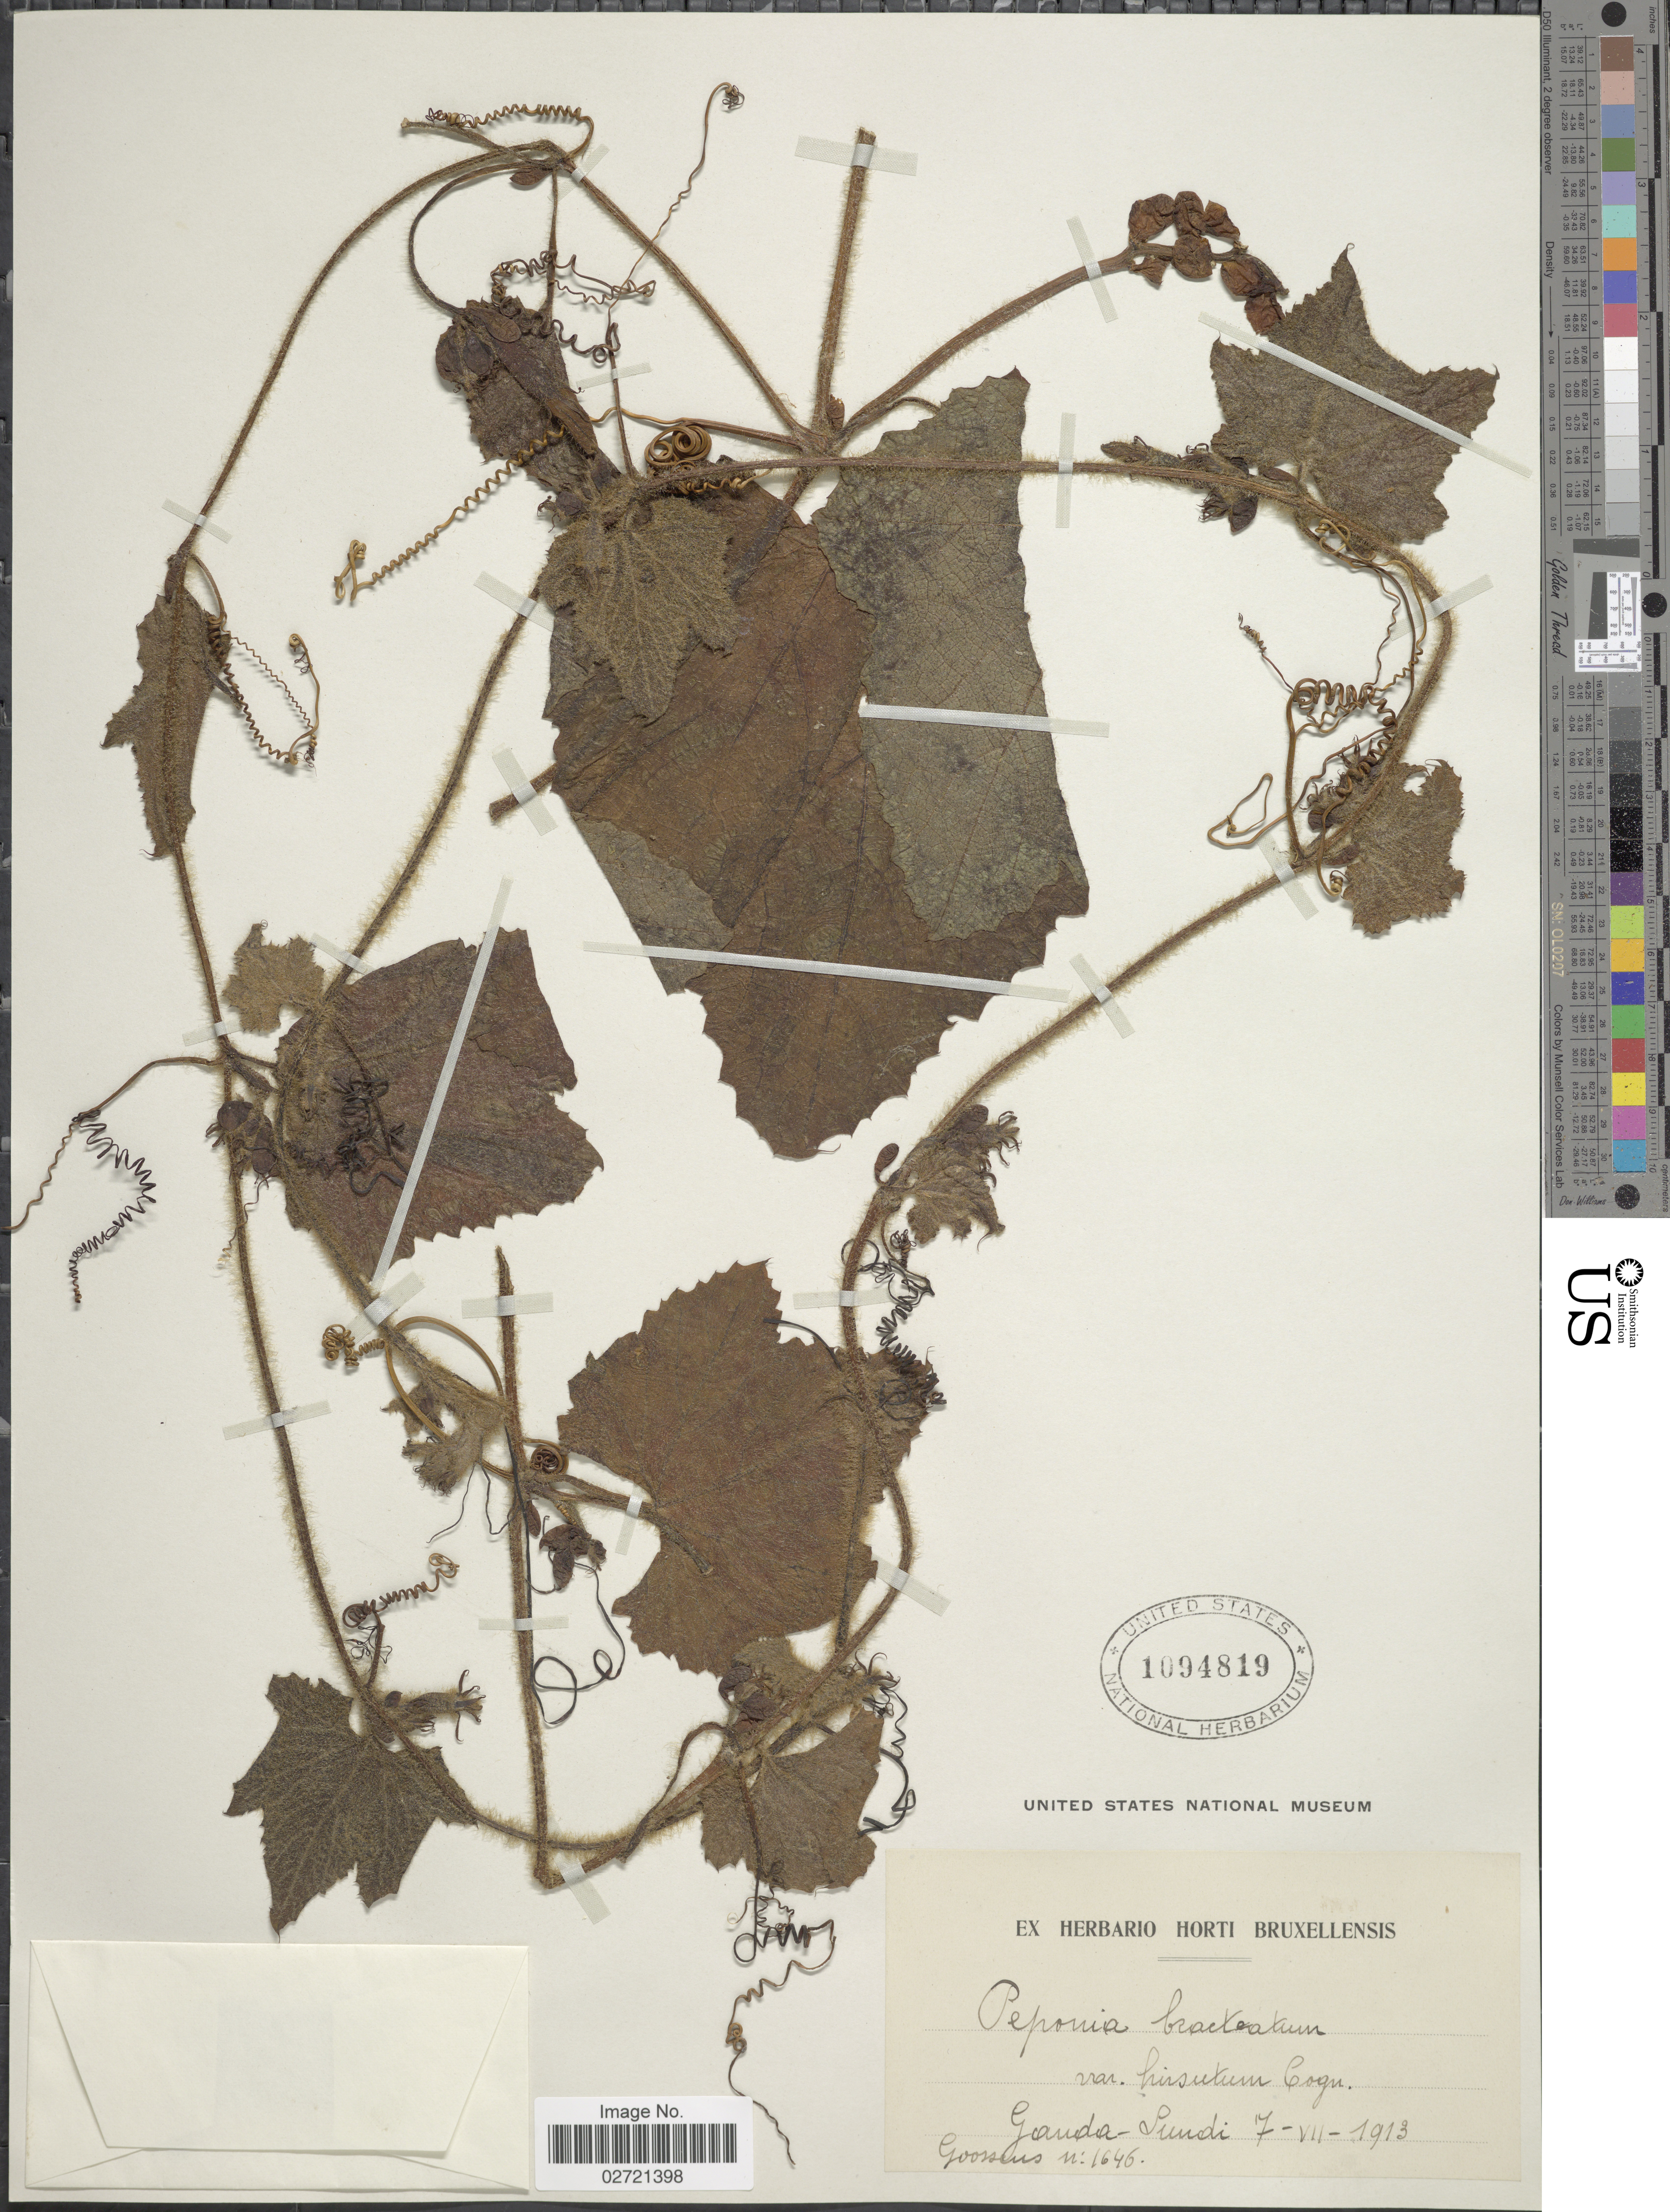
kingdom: Plantae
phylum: Tracheophyta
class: Magnoliopsida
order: Cucurbitales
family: Cucurbitaceae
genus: Peponium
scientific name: Peponium bracteatum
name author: (Cogn.) Cogn.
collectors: -. Goossens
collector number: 1646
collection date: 1913-07-07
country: Congo, Democratic Republic of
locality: ganda-sundi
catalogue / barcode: US 1094819